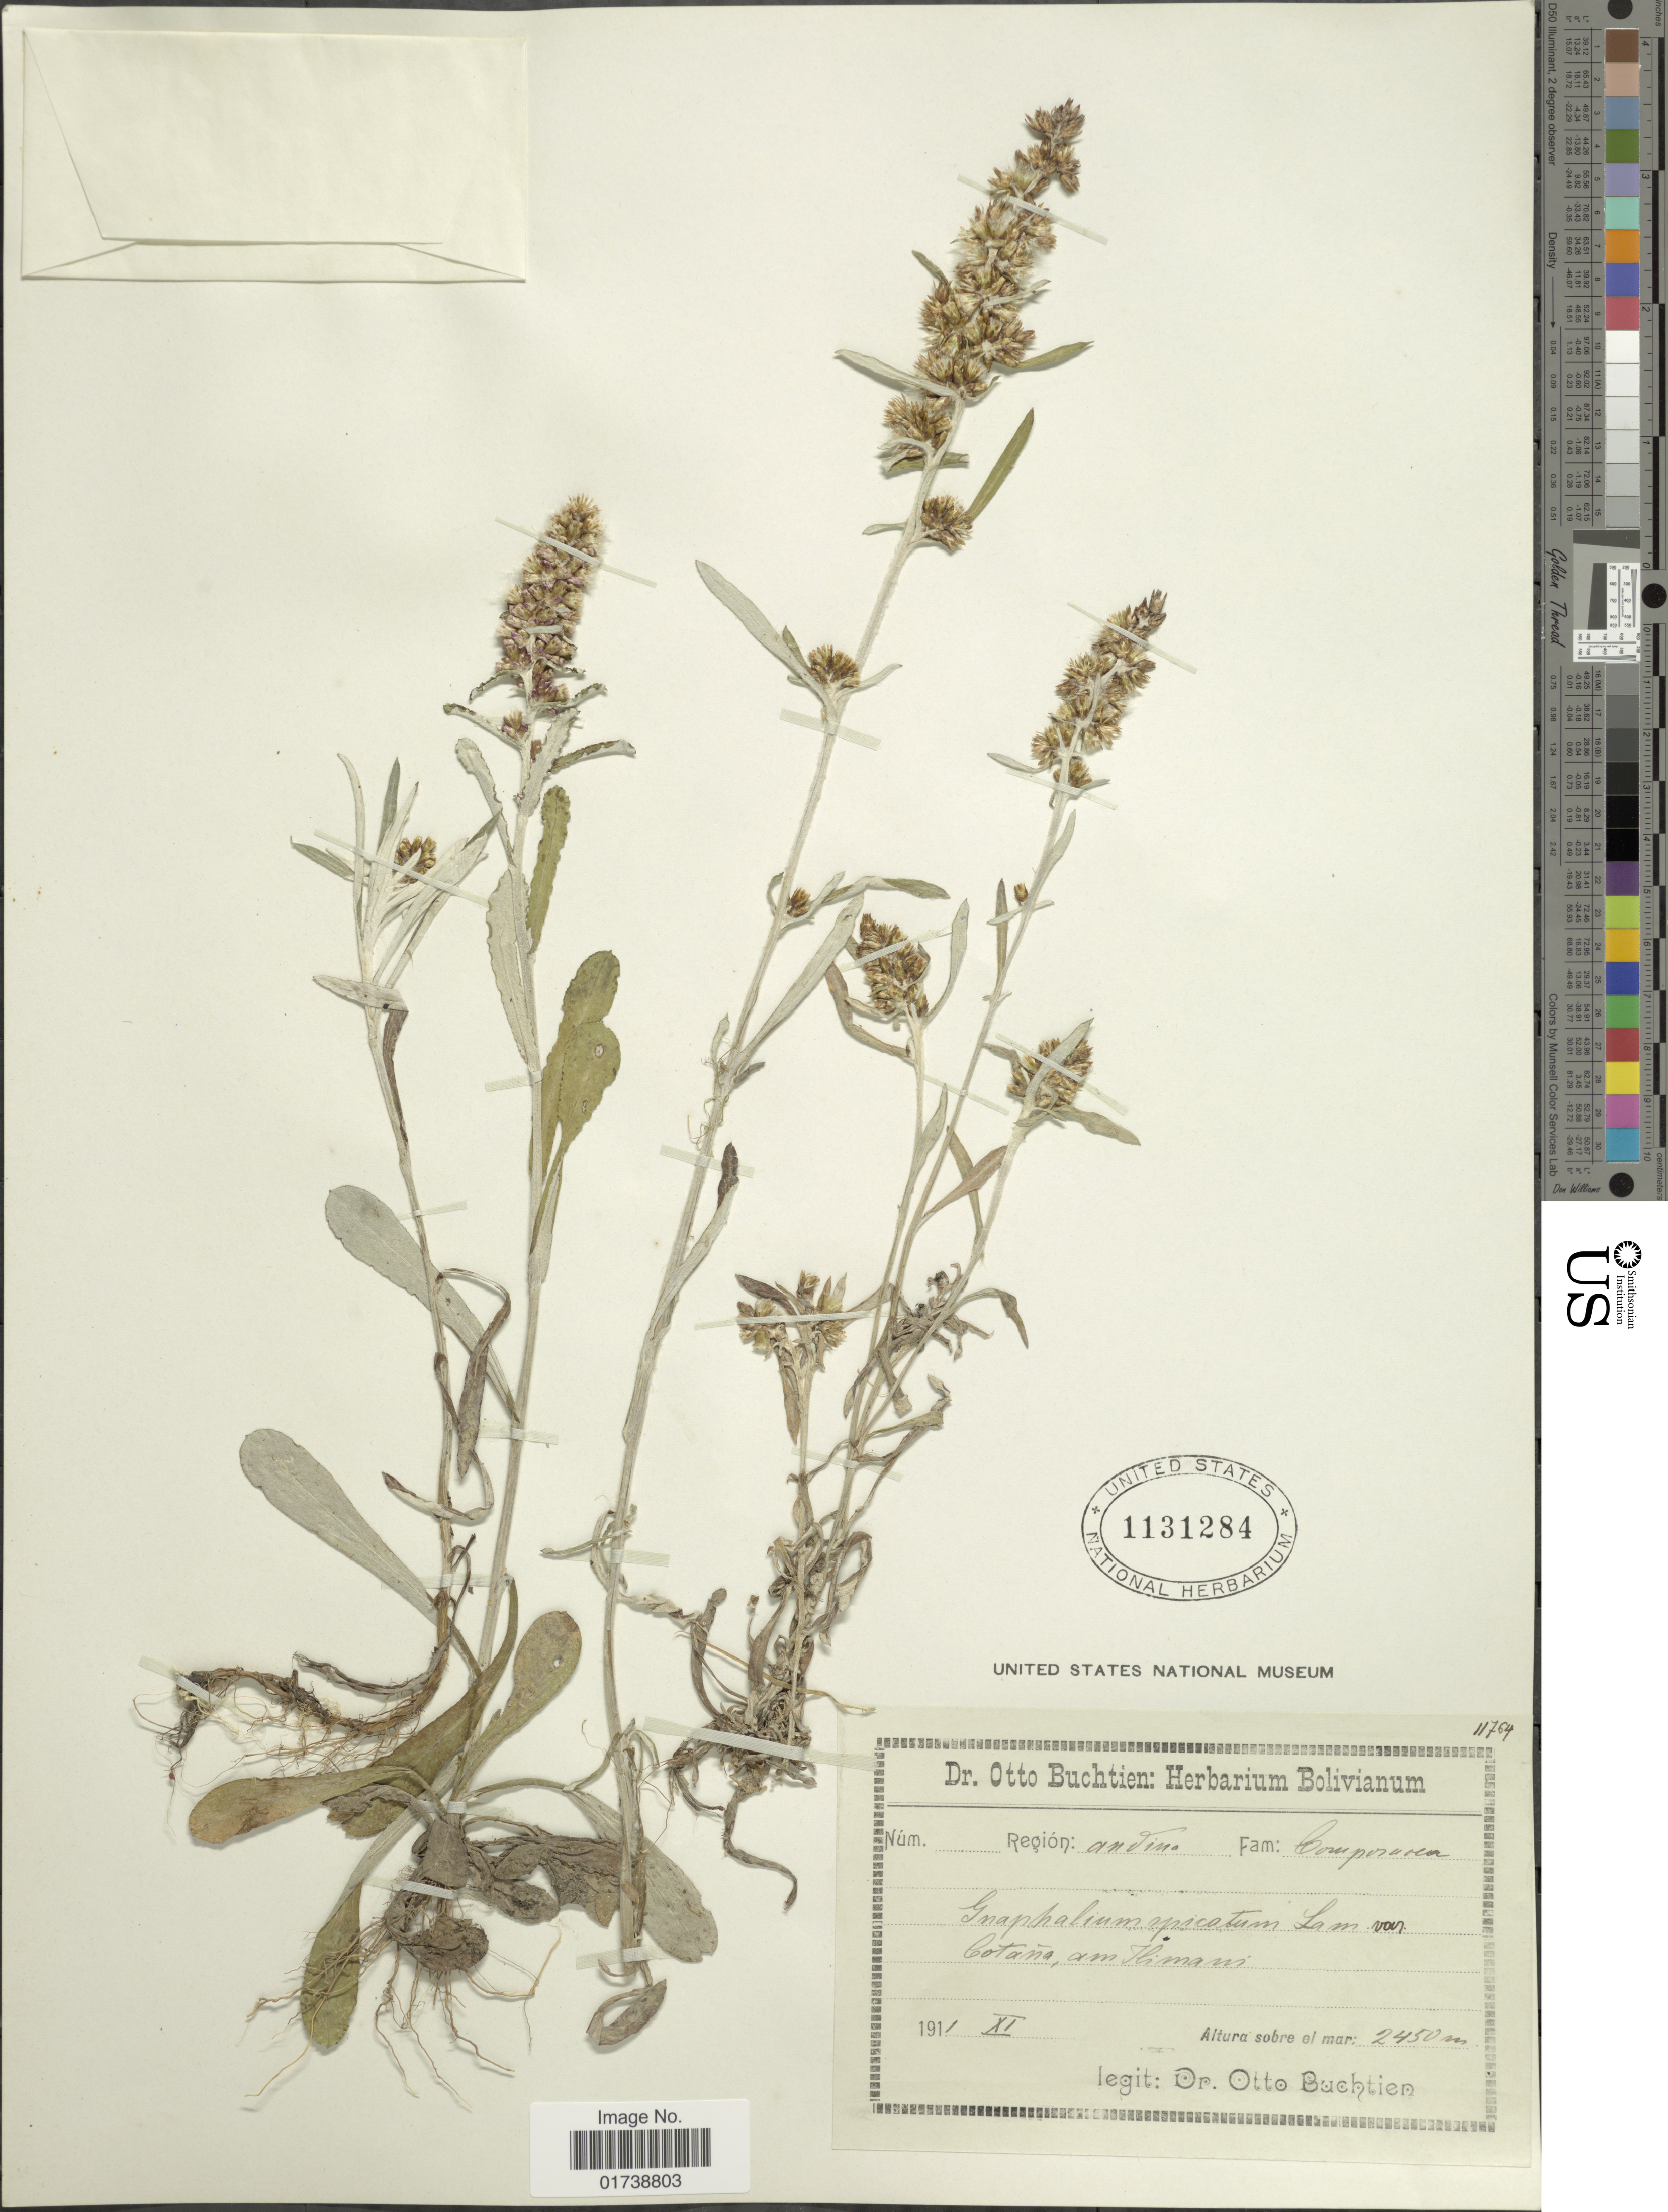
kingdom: Plantae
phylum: Tracheophyta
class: Magnoliopsida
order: Asterales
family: Asteraceae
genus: Gamochaeta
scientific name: Gamochaeta spicata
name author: (Lam.) Cabrera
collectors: O. Buchtien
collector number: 11764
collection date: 1911-11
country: Bolivia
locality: Cotaña, at Illimani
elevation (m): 2450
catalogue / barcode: US 1131284